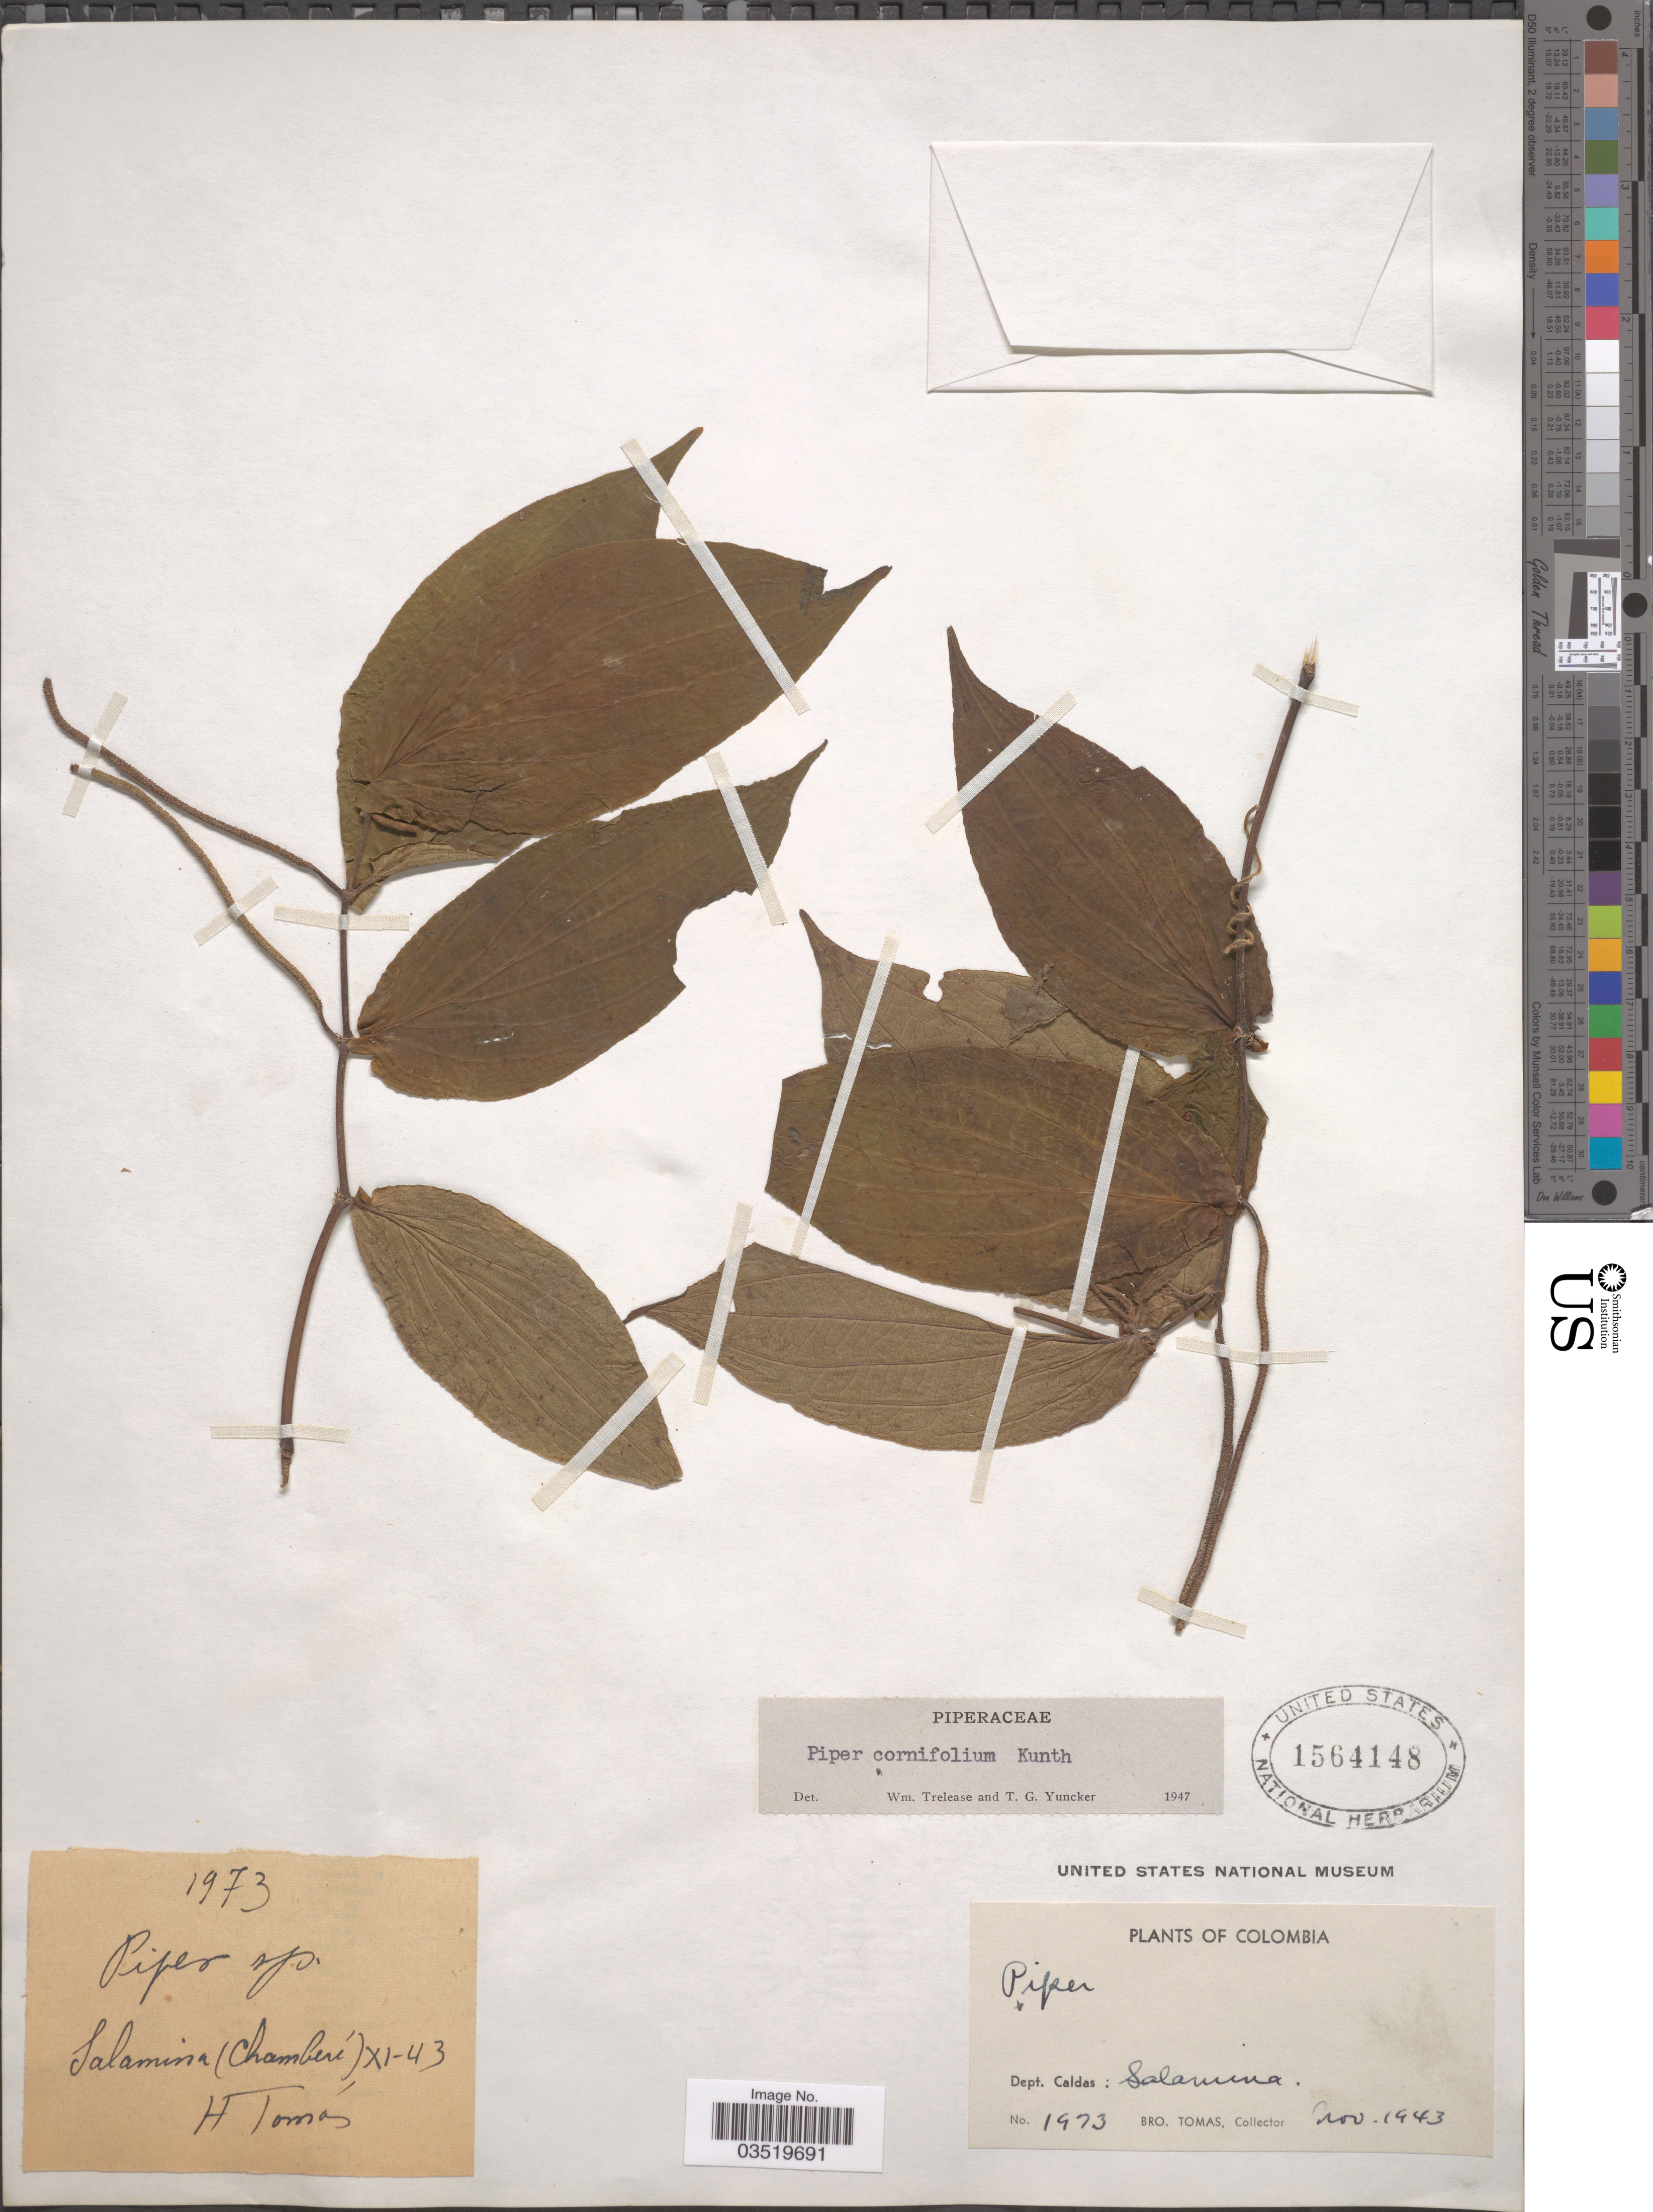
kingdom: Plantae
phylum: Tracheophyta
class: Magnoliopsida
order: Piperales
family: Piperaceae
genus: Piper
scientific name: Piper cornifolium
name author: Kunth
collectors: B. Tomas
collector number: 1973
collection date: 1943-11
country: Colombia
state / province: Caldas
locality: Dept. Caldas: Salamina (Chamberí).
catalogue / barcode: US 1564148